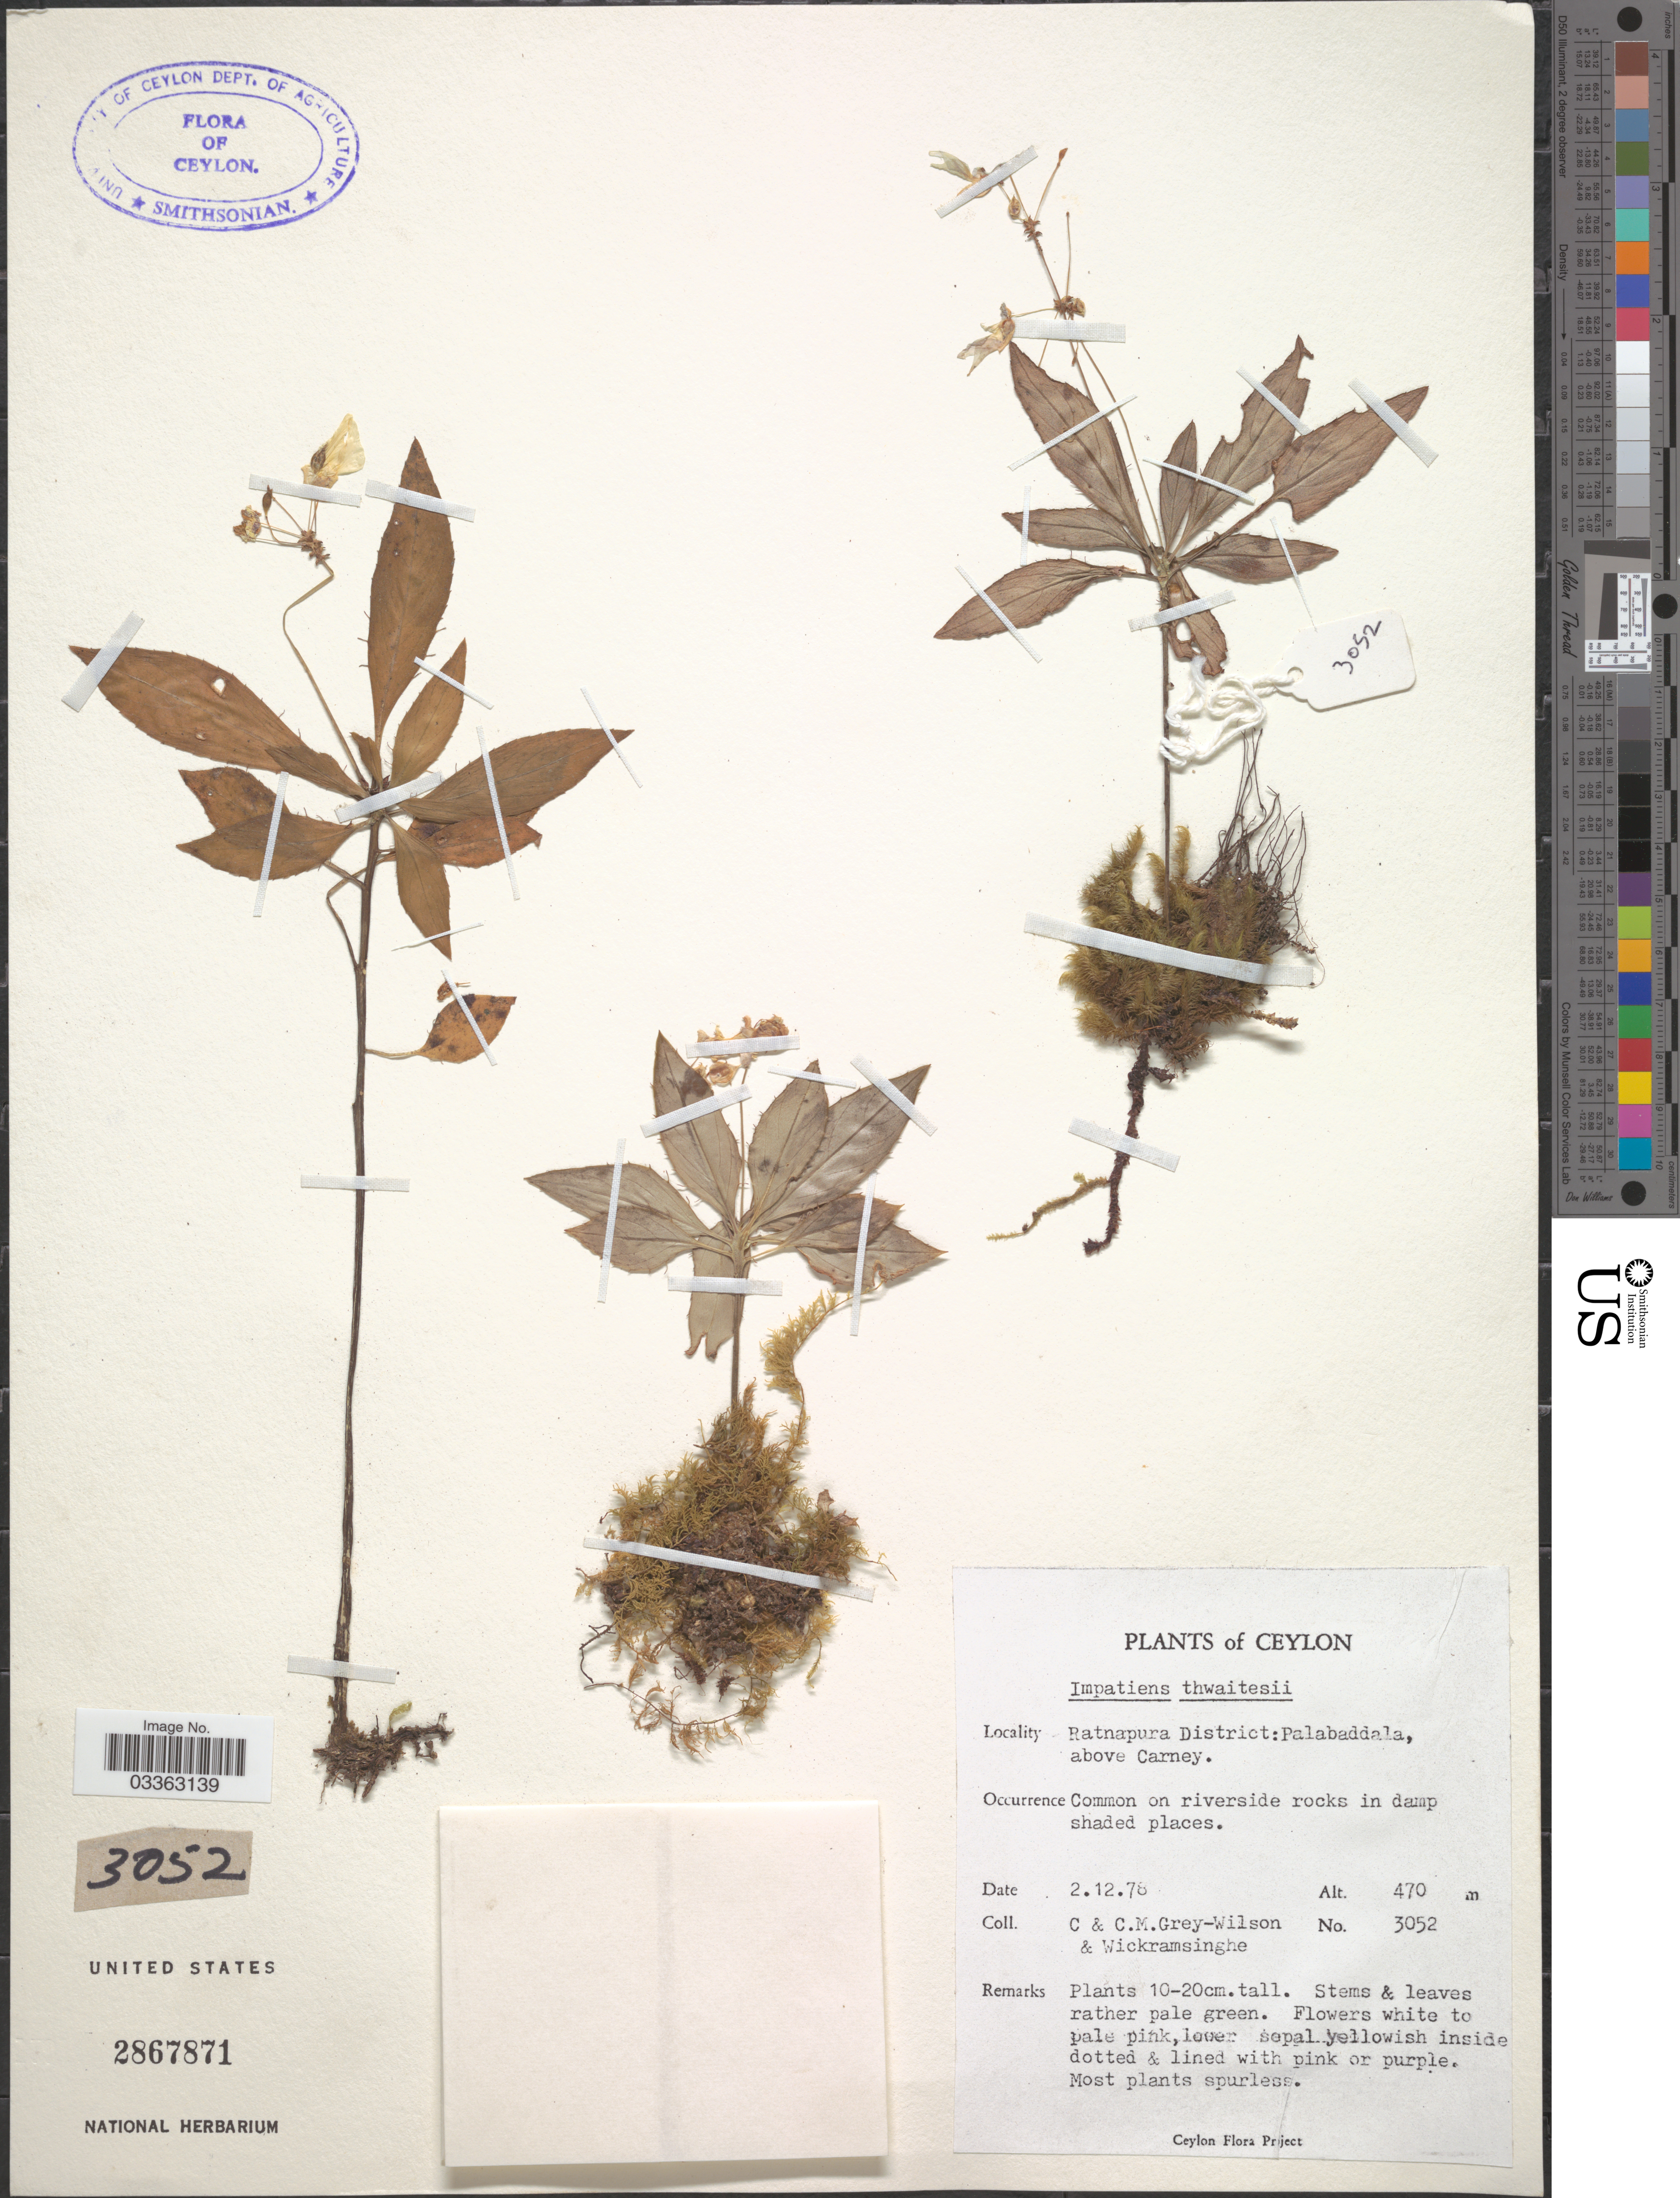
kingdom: Plantae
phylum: Tracheophyta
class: Magnoliopsida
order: Ericales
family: Balsaminaceae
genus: Impatiens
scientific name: Impatiens thwaitesii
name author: Hook. f. ex Grey-Wilson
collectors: C. Grey-Wilson, C. Grey-Wilson & -. Wickramasinghe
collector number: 3052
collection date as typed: Transcribed d/m/y: 2/12/78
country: Sri Lanka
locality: Ratnapura District: Palabaddala, above Carney.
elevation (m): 470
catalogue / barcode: US 2867871